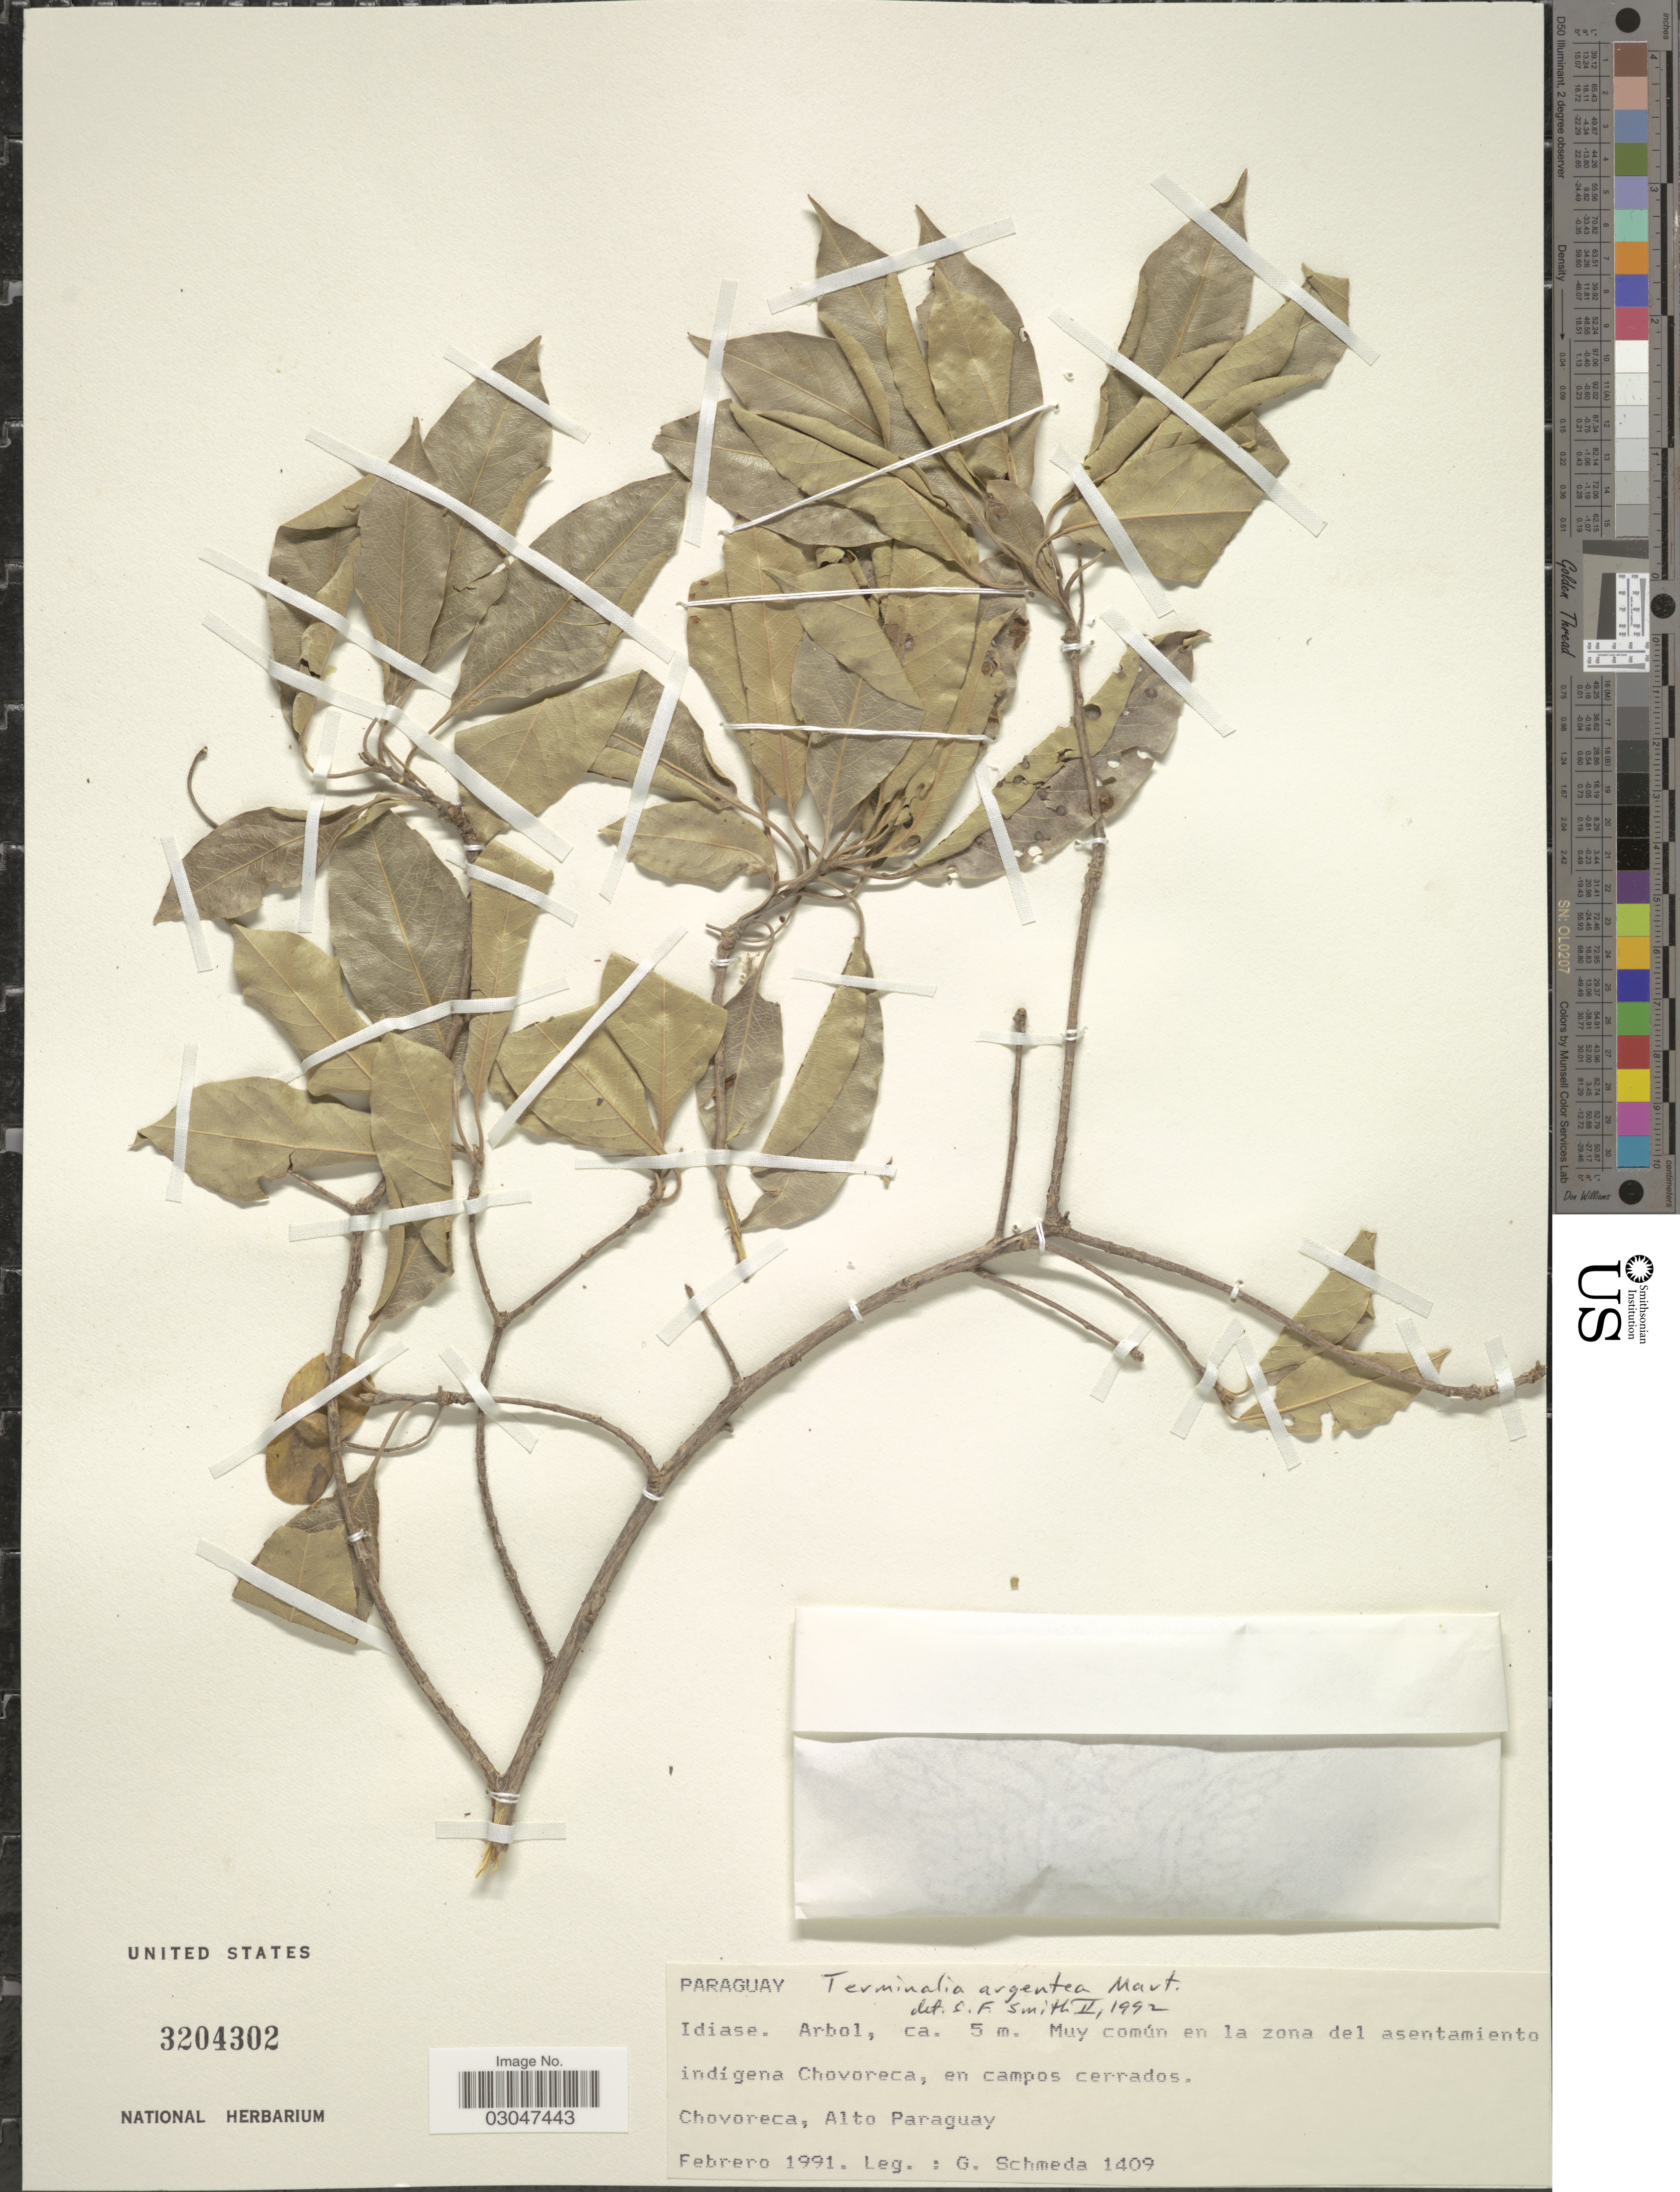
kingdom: Plantae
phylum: Tracheophyta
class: Magnoliopsida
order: Myrtales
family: Combretaceae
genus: Terminalia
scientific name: Terminalia argentea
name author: Mart.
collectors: G. Schmeda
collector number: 1409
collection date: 1991-02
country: Paraguay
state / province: Alto Paraguay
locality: Chovoreca.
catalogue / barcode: US 3204302